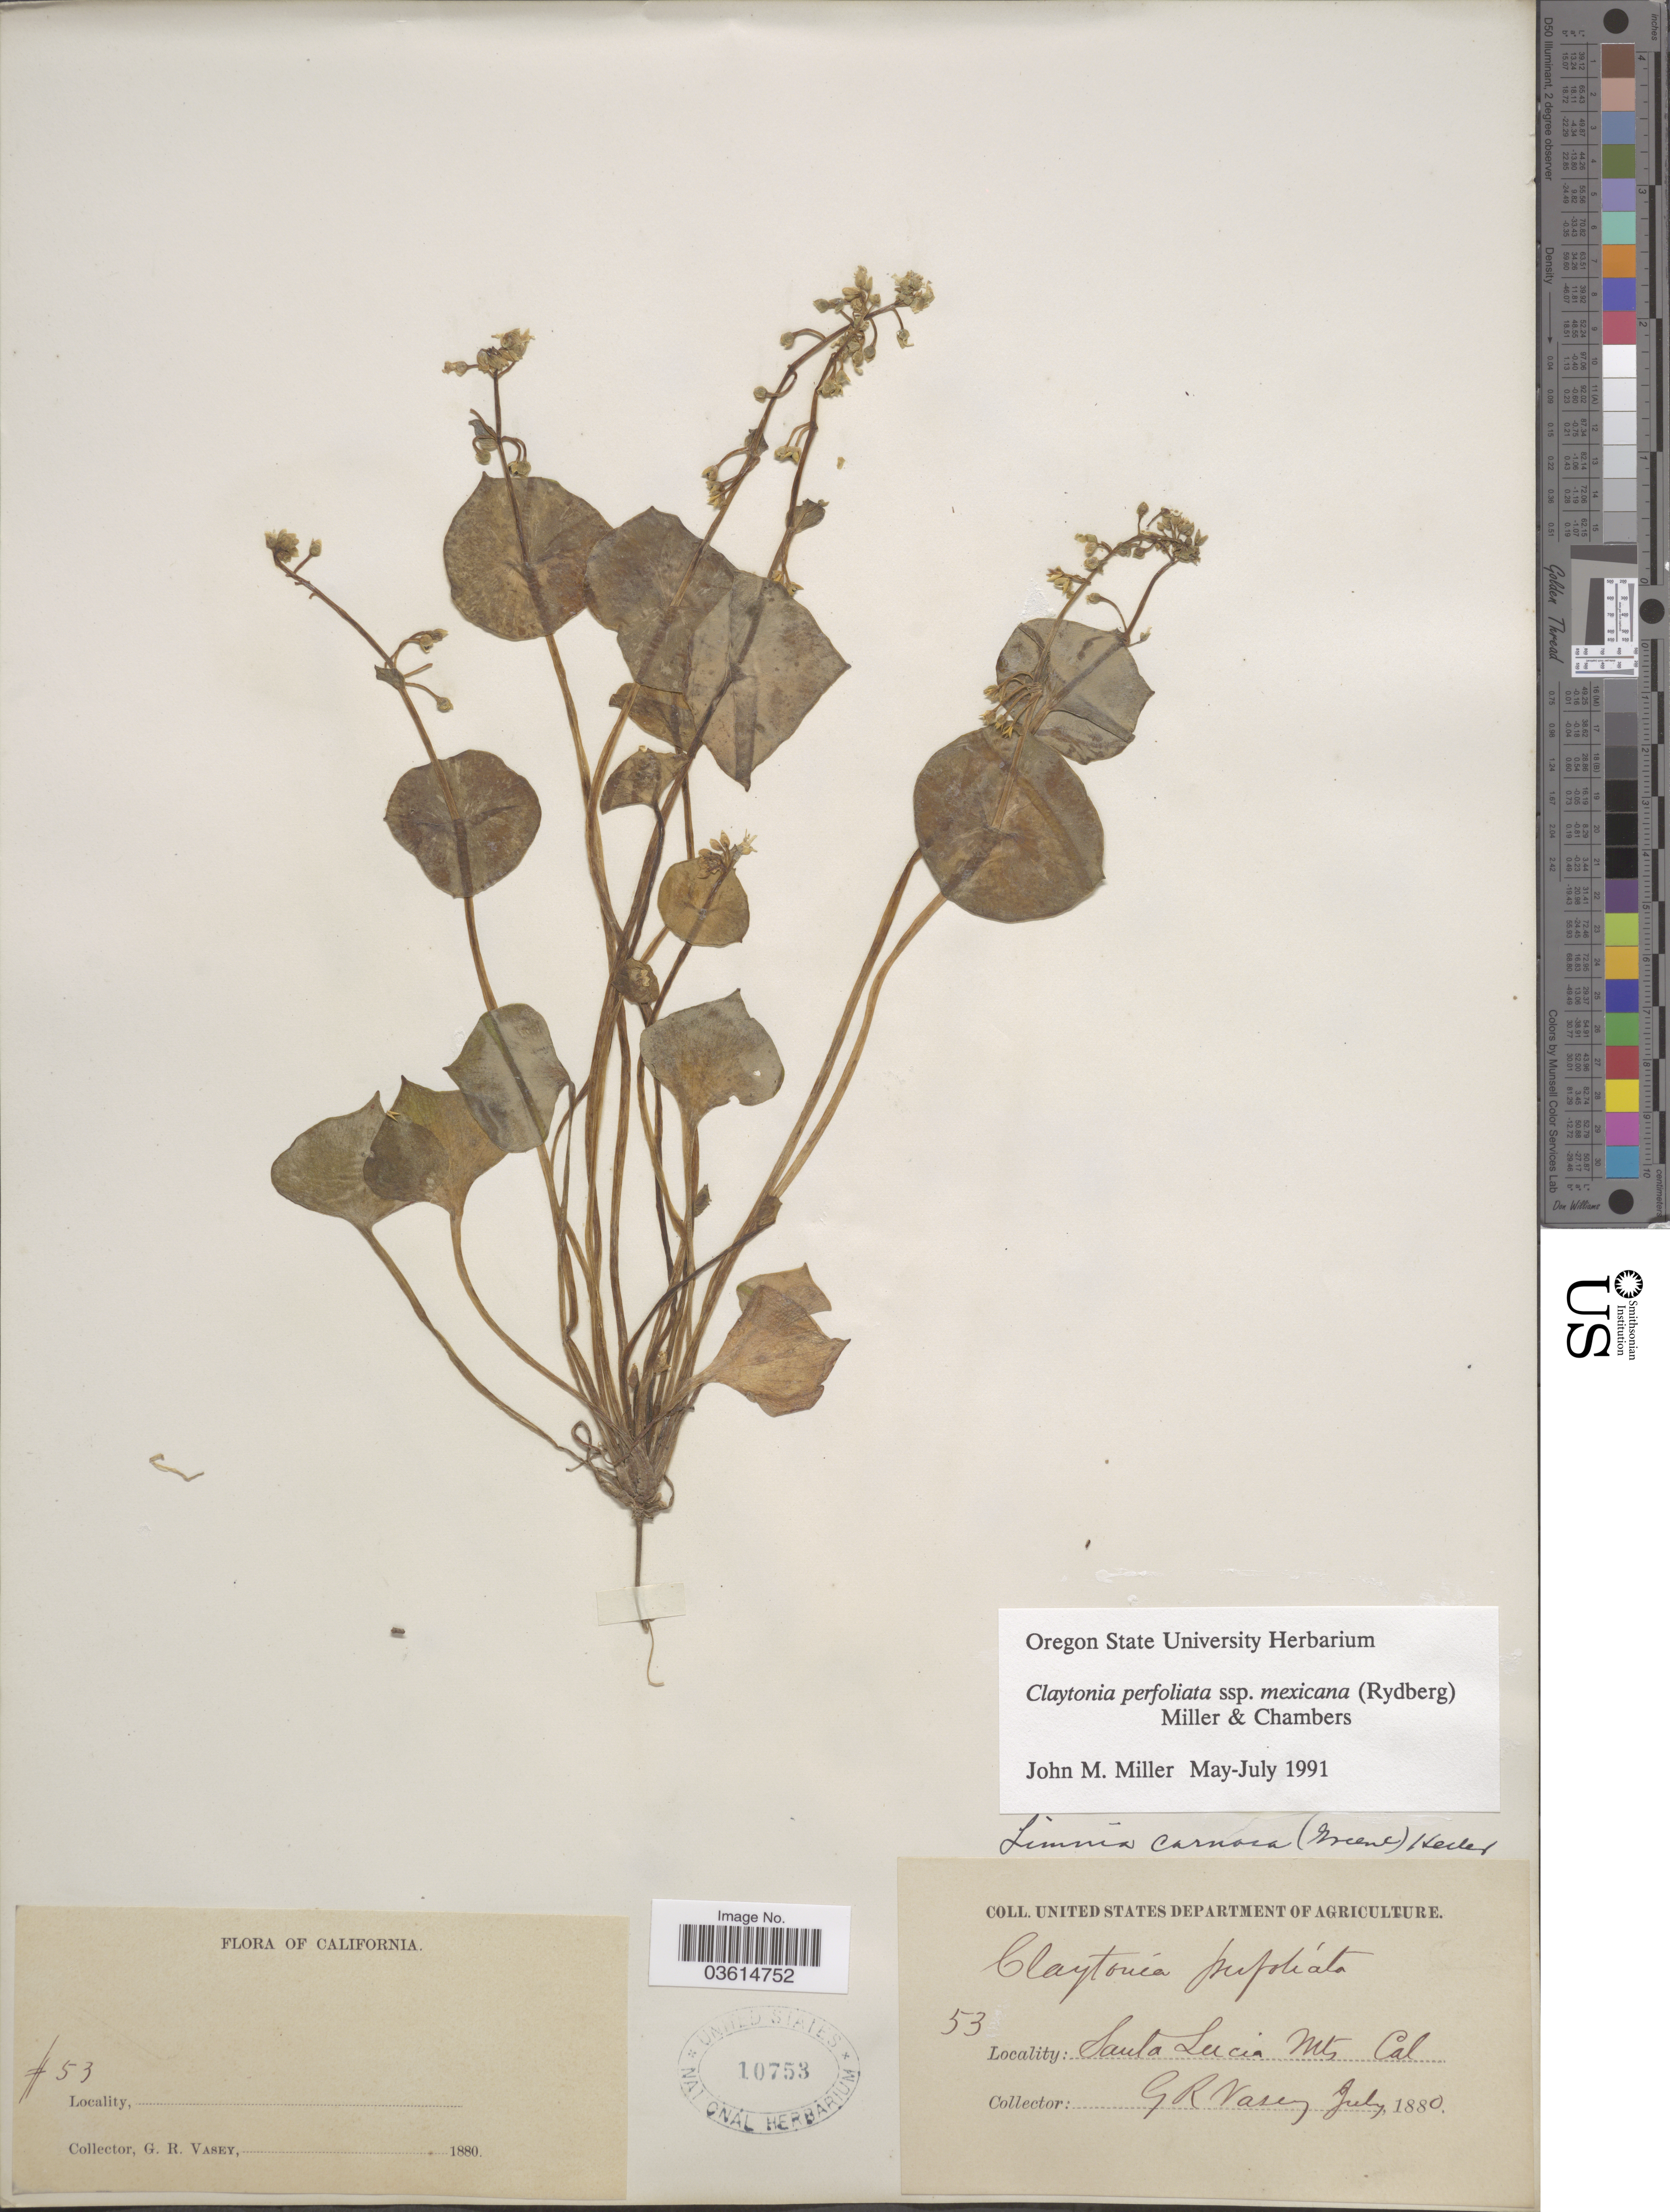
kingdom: Plantae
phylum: Tracheophyta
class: Magnoliopsida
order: Caryophyllales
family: Montiaceae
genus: Claytonia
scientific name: Claytonia perfoliata subsp. mexicana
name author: (Rydb.) Mill. & Chambers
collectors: G. R. Vasey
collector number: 53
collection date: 1880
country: United States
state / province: California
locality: Santa Lucia Mts.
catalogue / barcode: US 10753